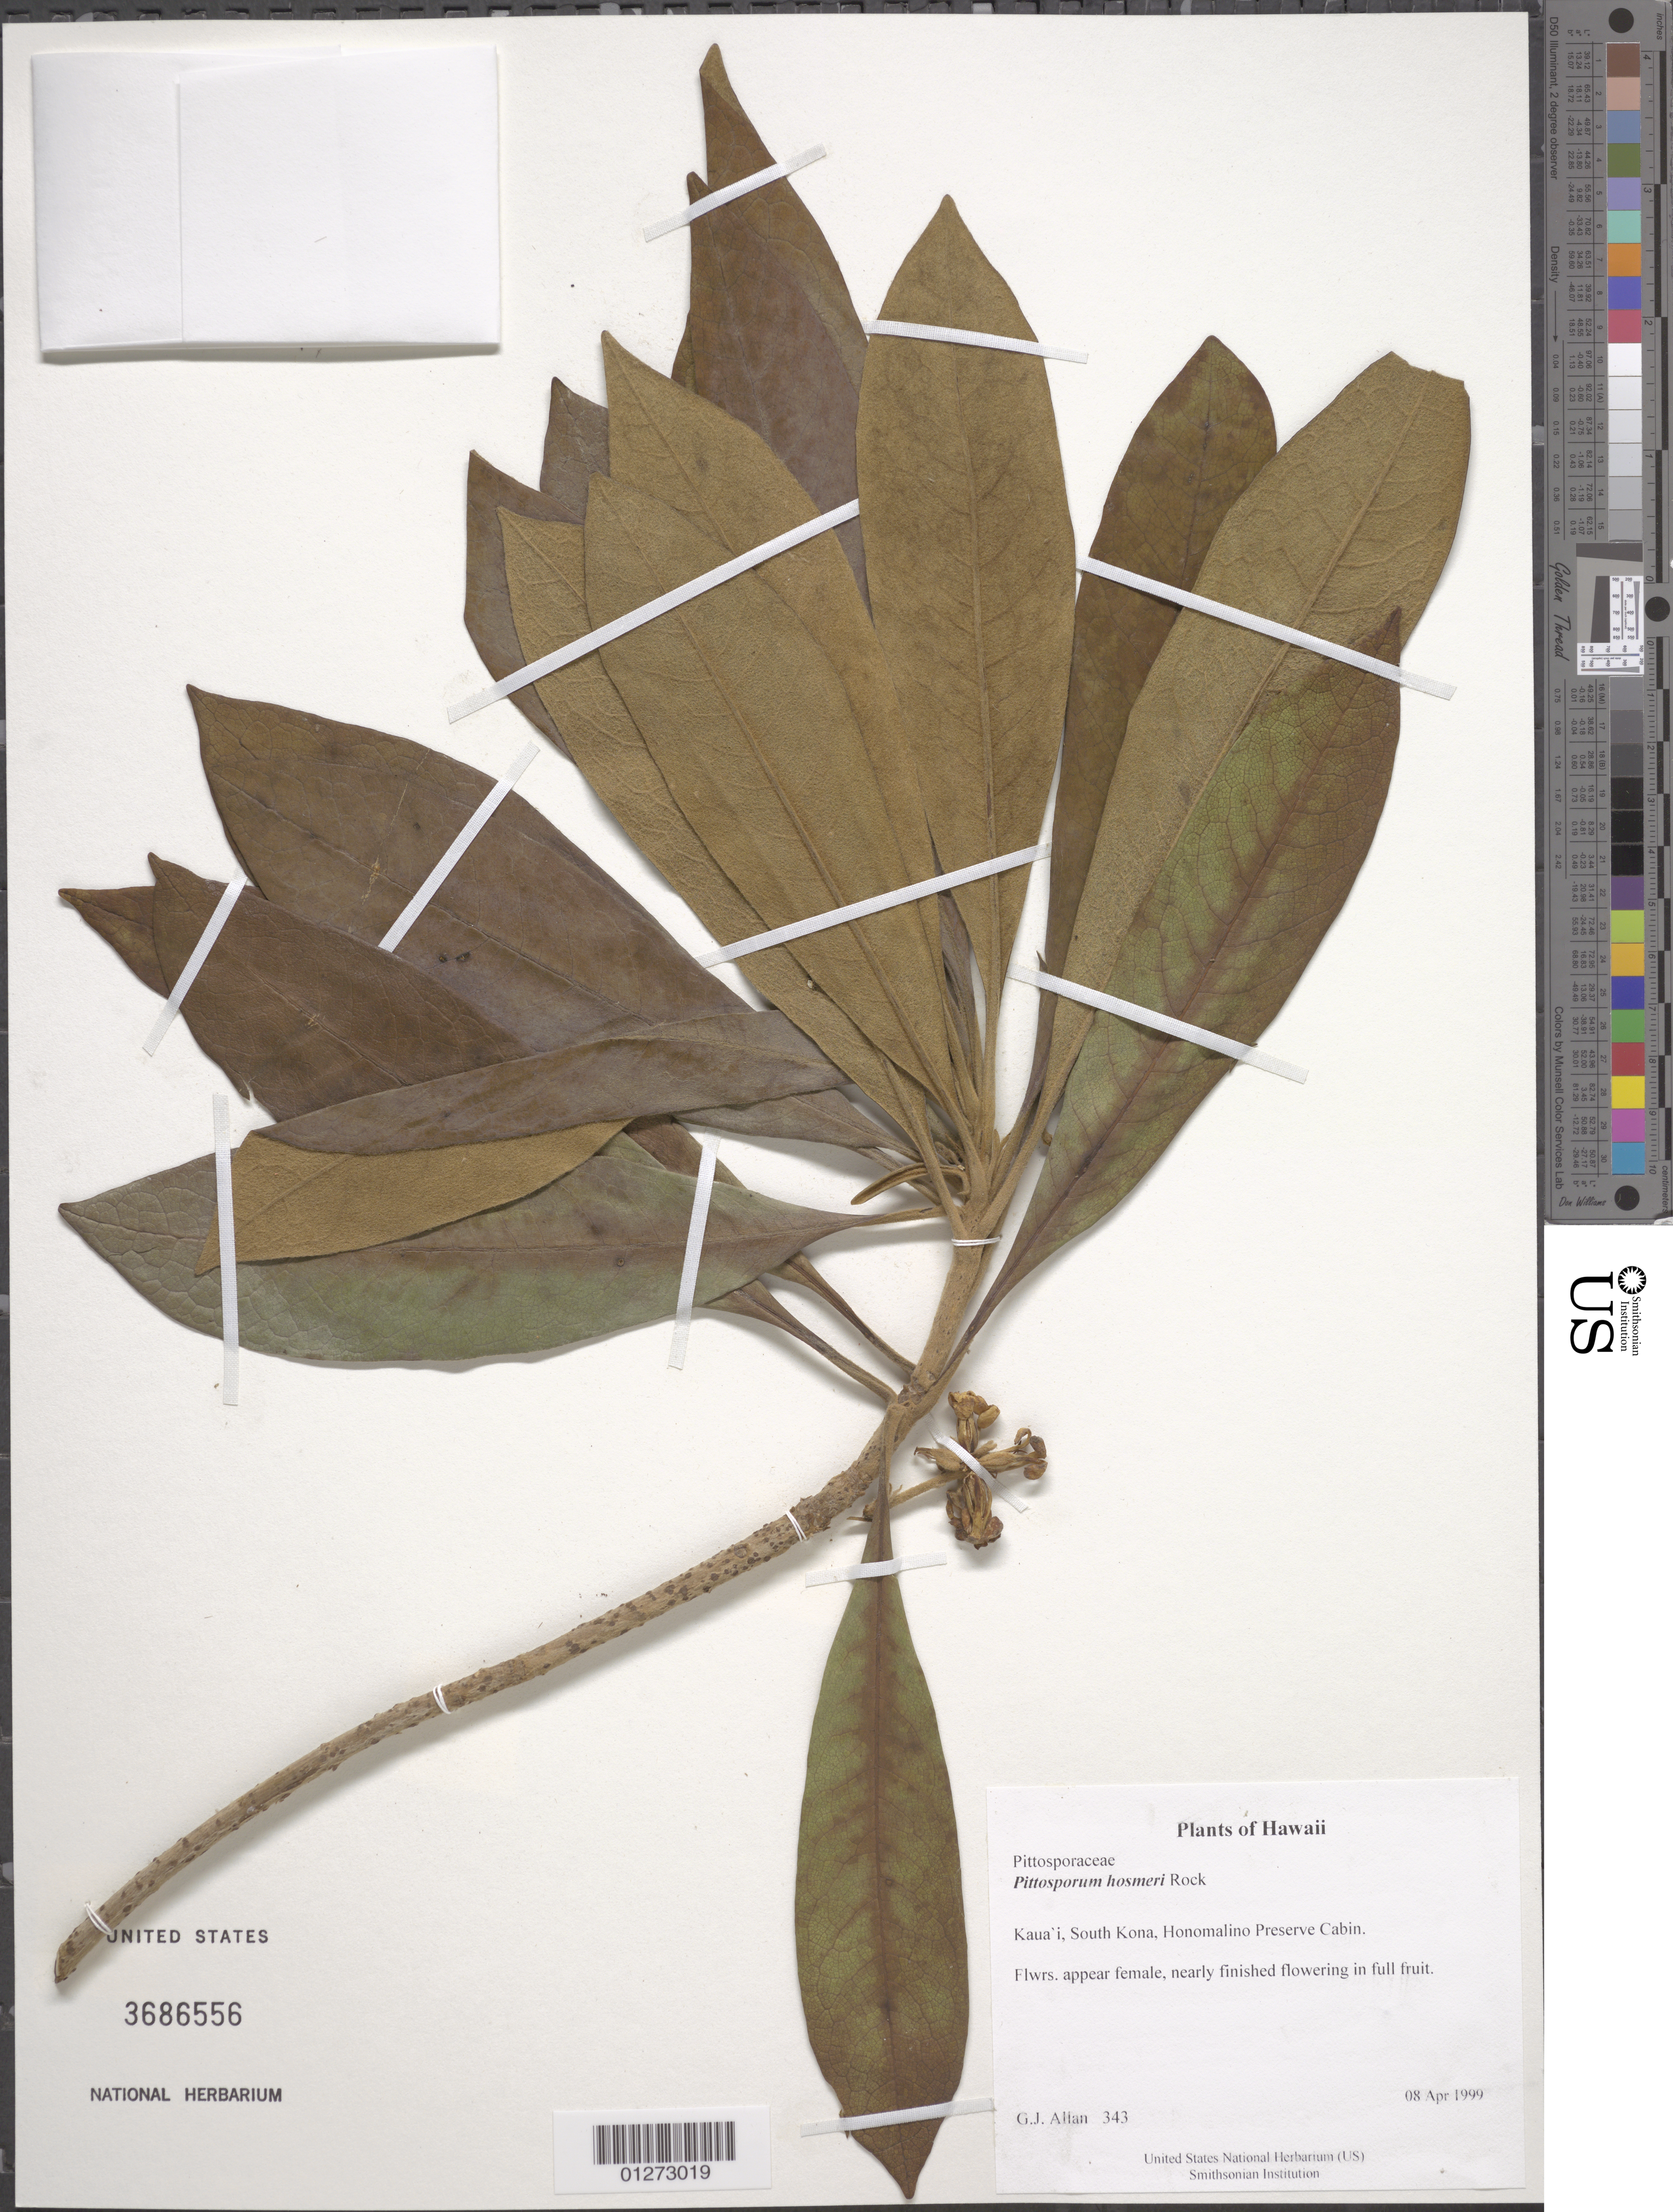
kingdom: Plantae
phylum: Tracheophyta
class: Magnoliopsida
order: Apiales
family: Pittosporaceae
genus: Pittosporum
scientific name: Pittosporum hosmeri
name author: Rock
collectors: G. Allan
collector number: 343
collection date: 1999-04-08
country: United States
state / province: Hawaii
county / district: Hawaii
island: Kaua'i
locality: South Kona, Honomalino Preserve Cabin.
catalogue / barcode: US 3686556